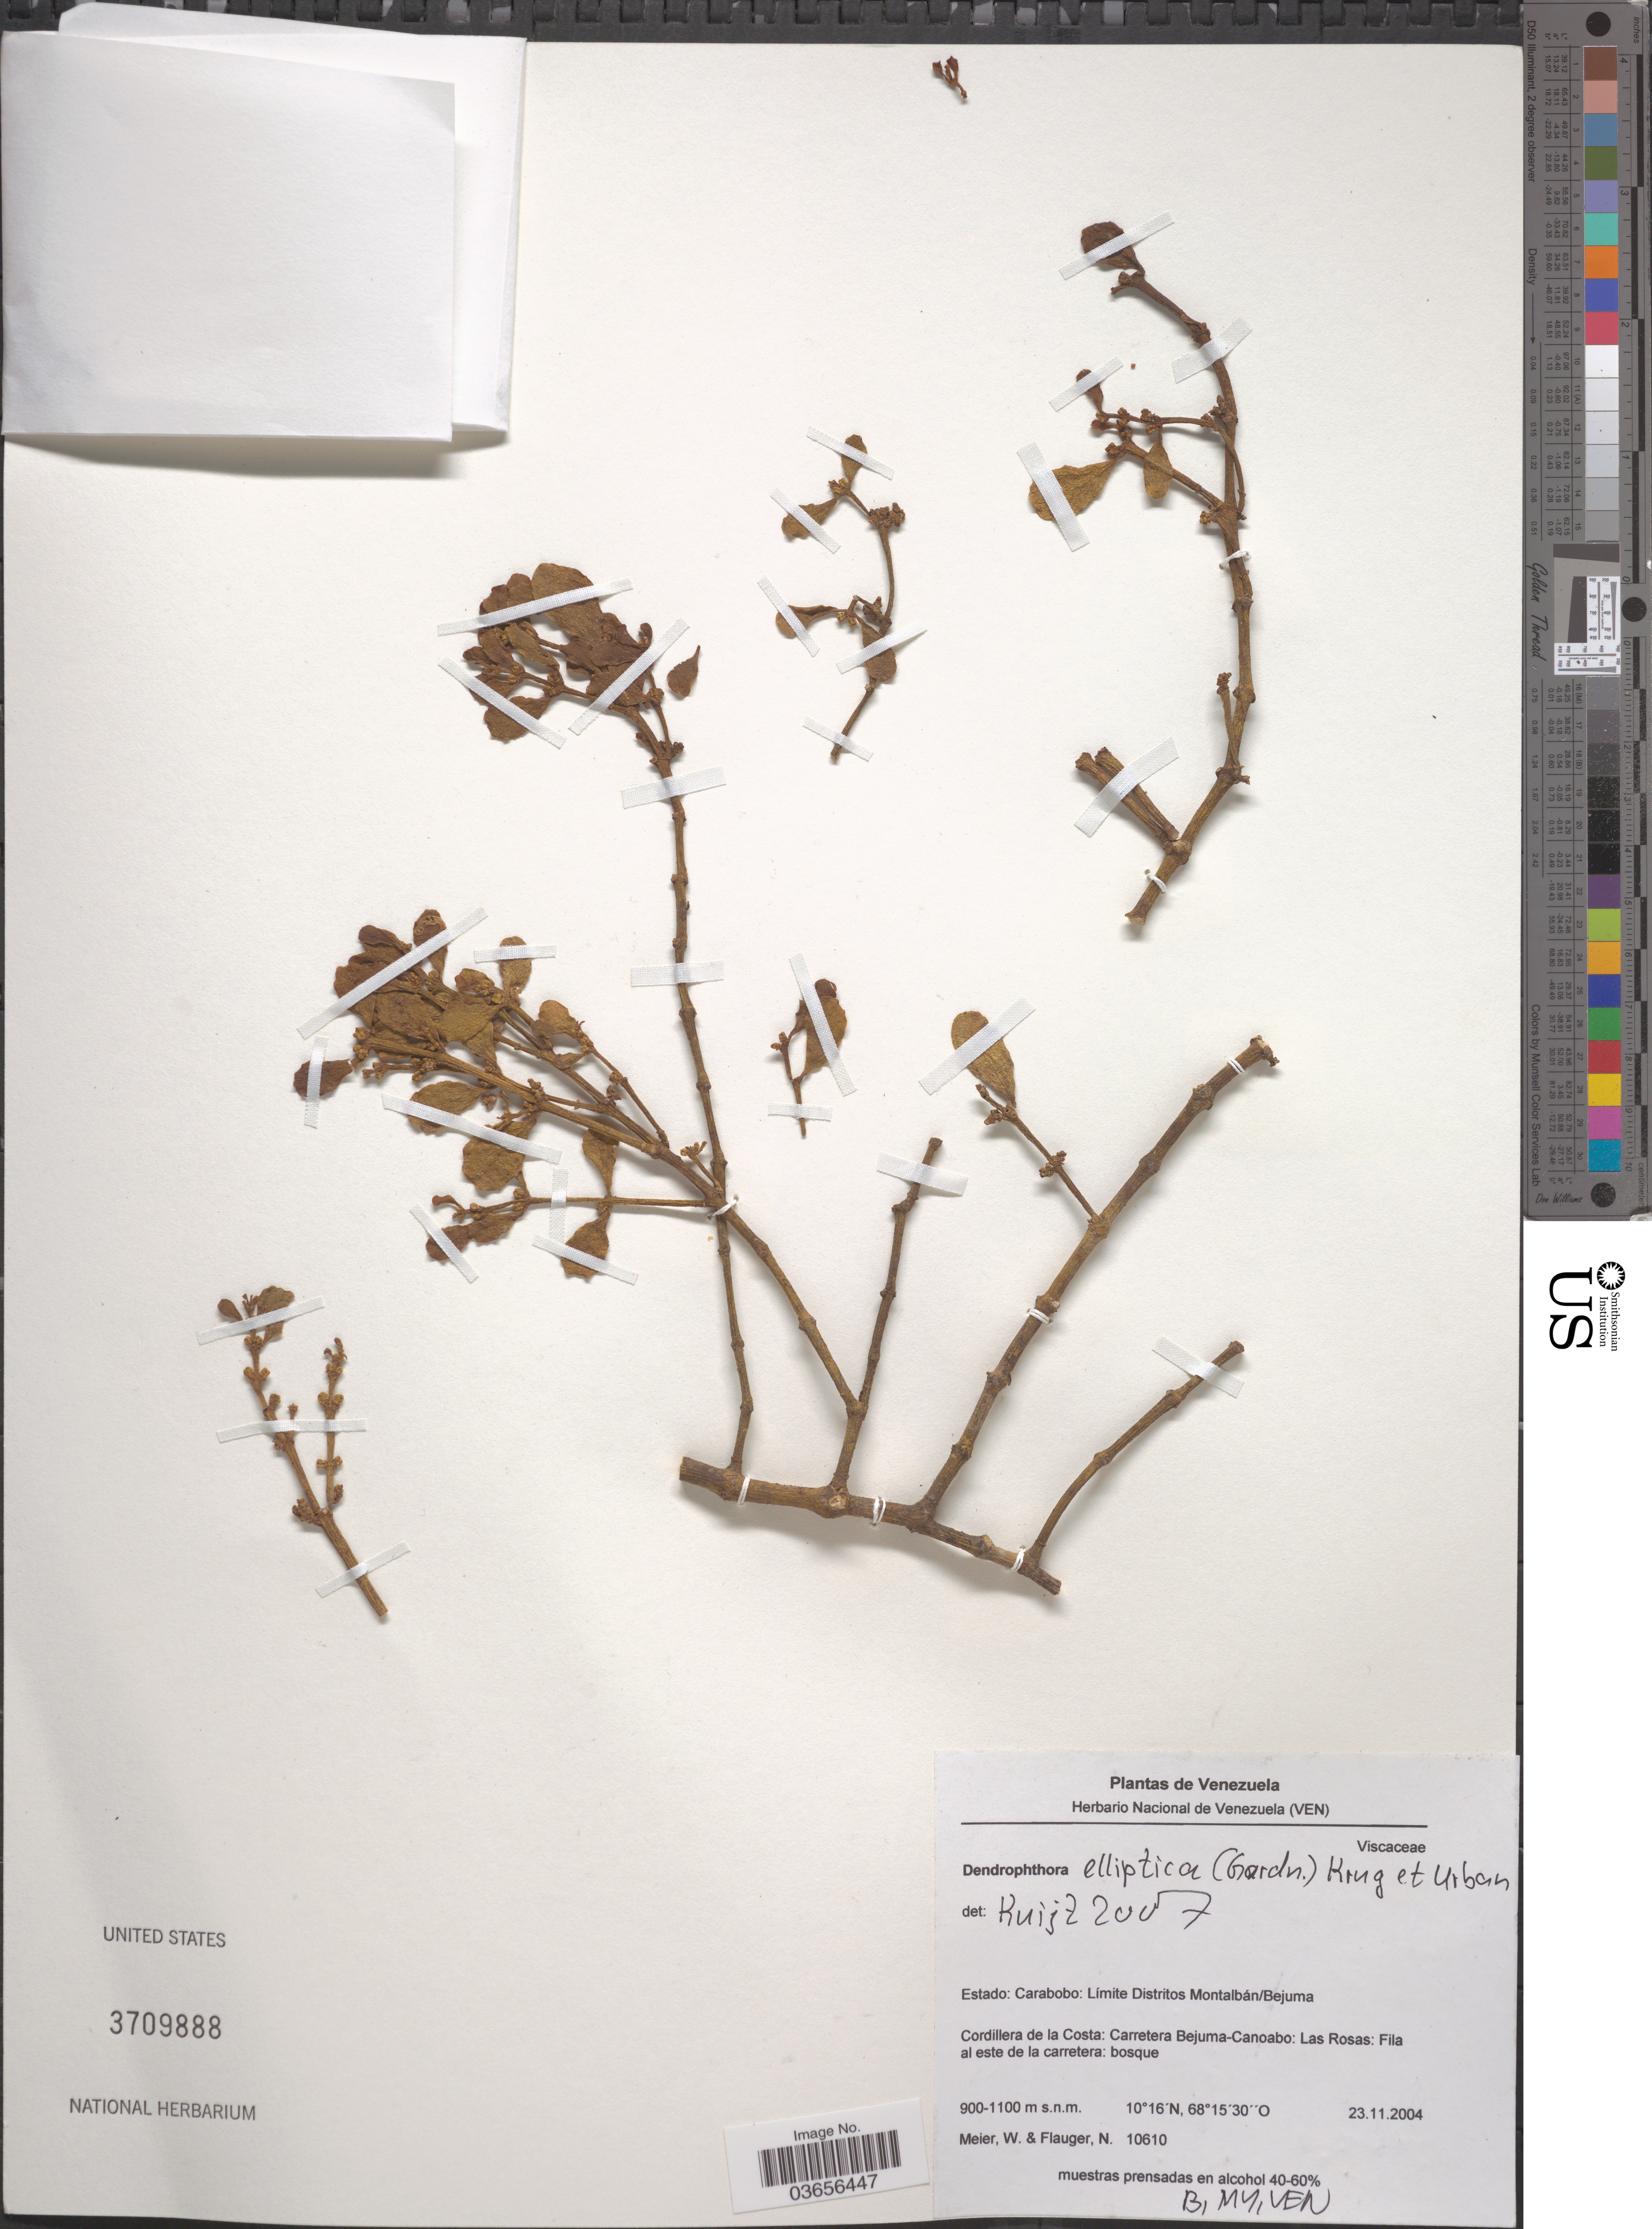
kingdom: Plantae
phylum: Tracheophyta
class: Magnoliopsida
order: Santalales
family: Viscaceae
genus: Dendrophthora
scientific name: Dendrophthora elliptica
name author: (Gardner) Krug & Urb.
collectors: W. Meier & N. Flauger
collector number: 10610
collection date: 2004-11-23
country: Venezuela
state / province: Carabobo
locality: Límite Distritos Montalbán/ Bejuma. Cordillera de la Costa: Carretera Bejima-Canoabo: Las Rosas: Fila al este de la carretera: bosque.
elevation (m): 900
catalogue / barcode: US 3709888